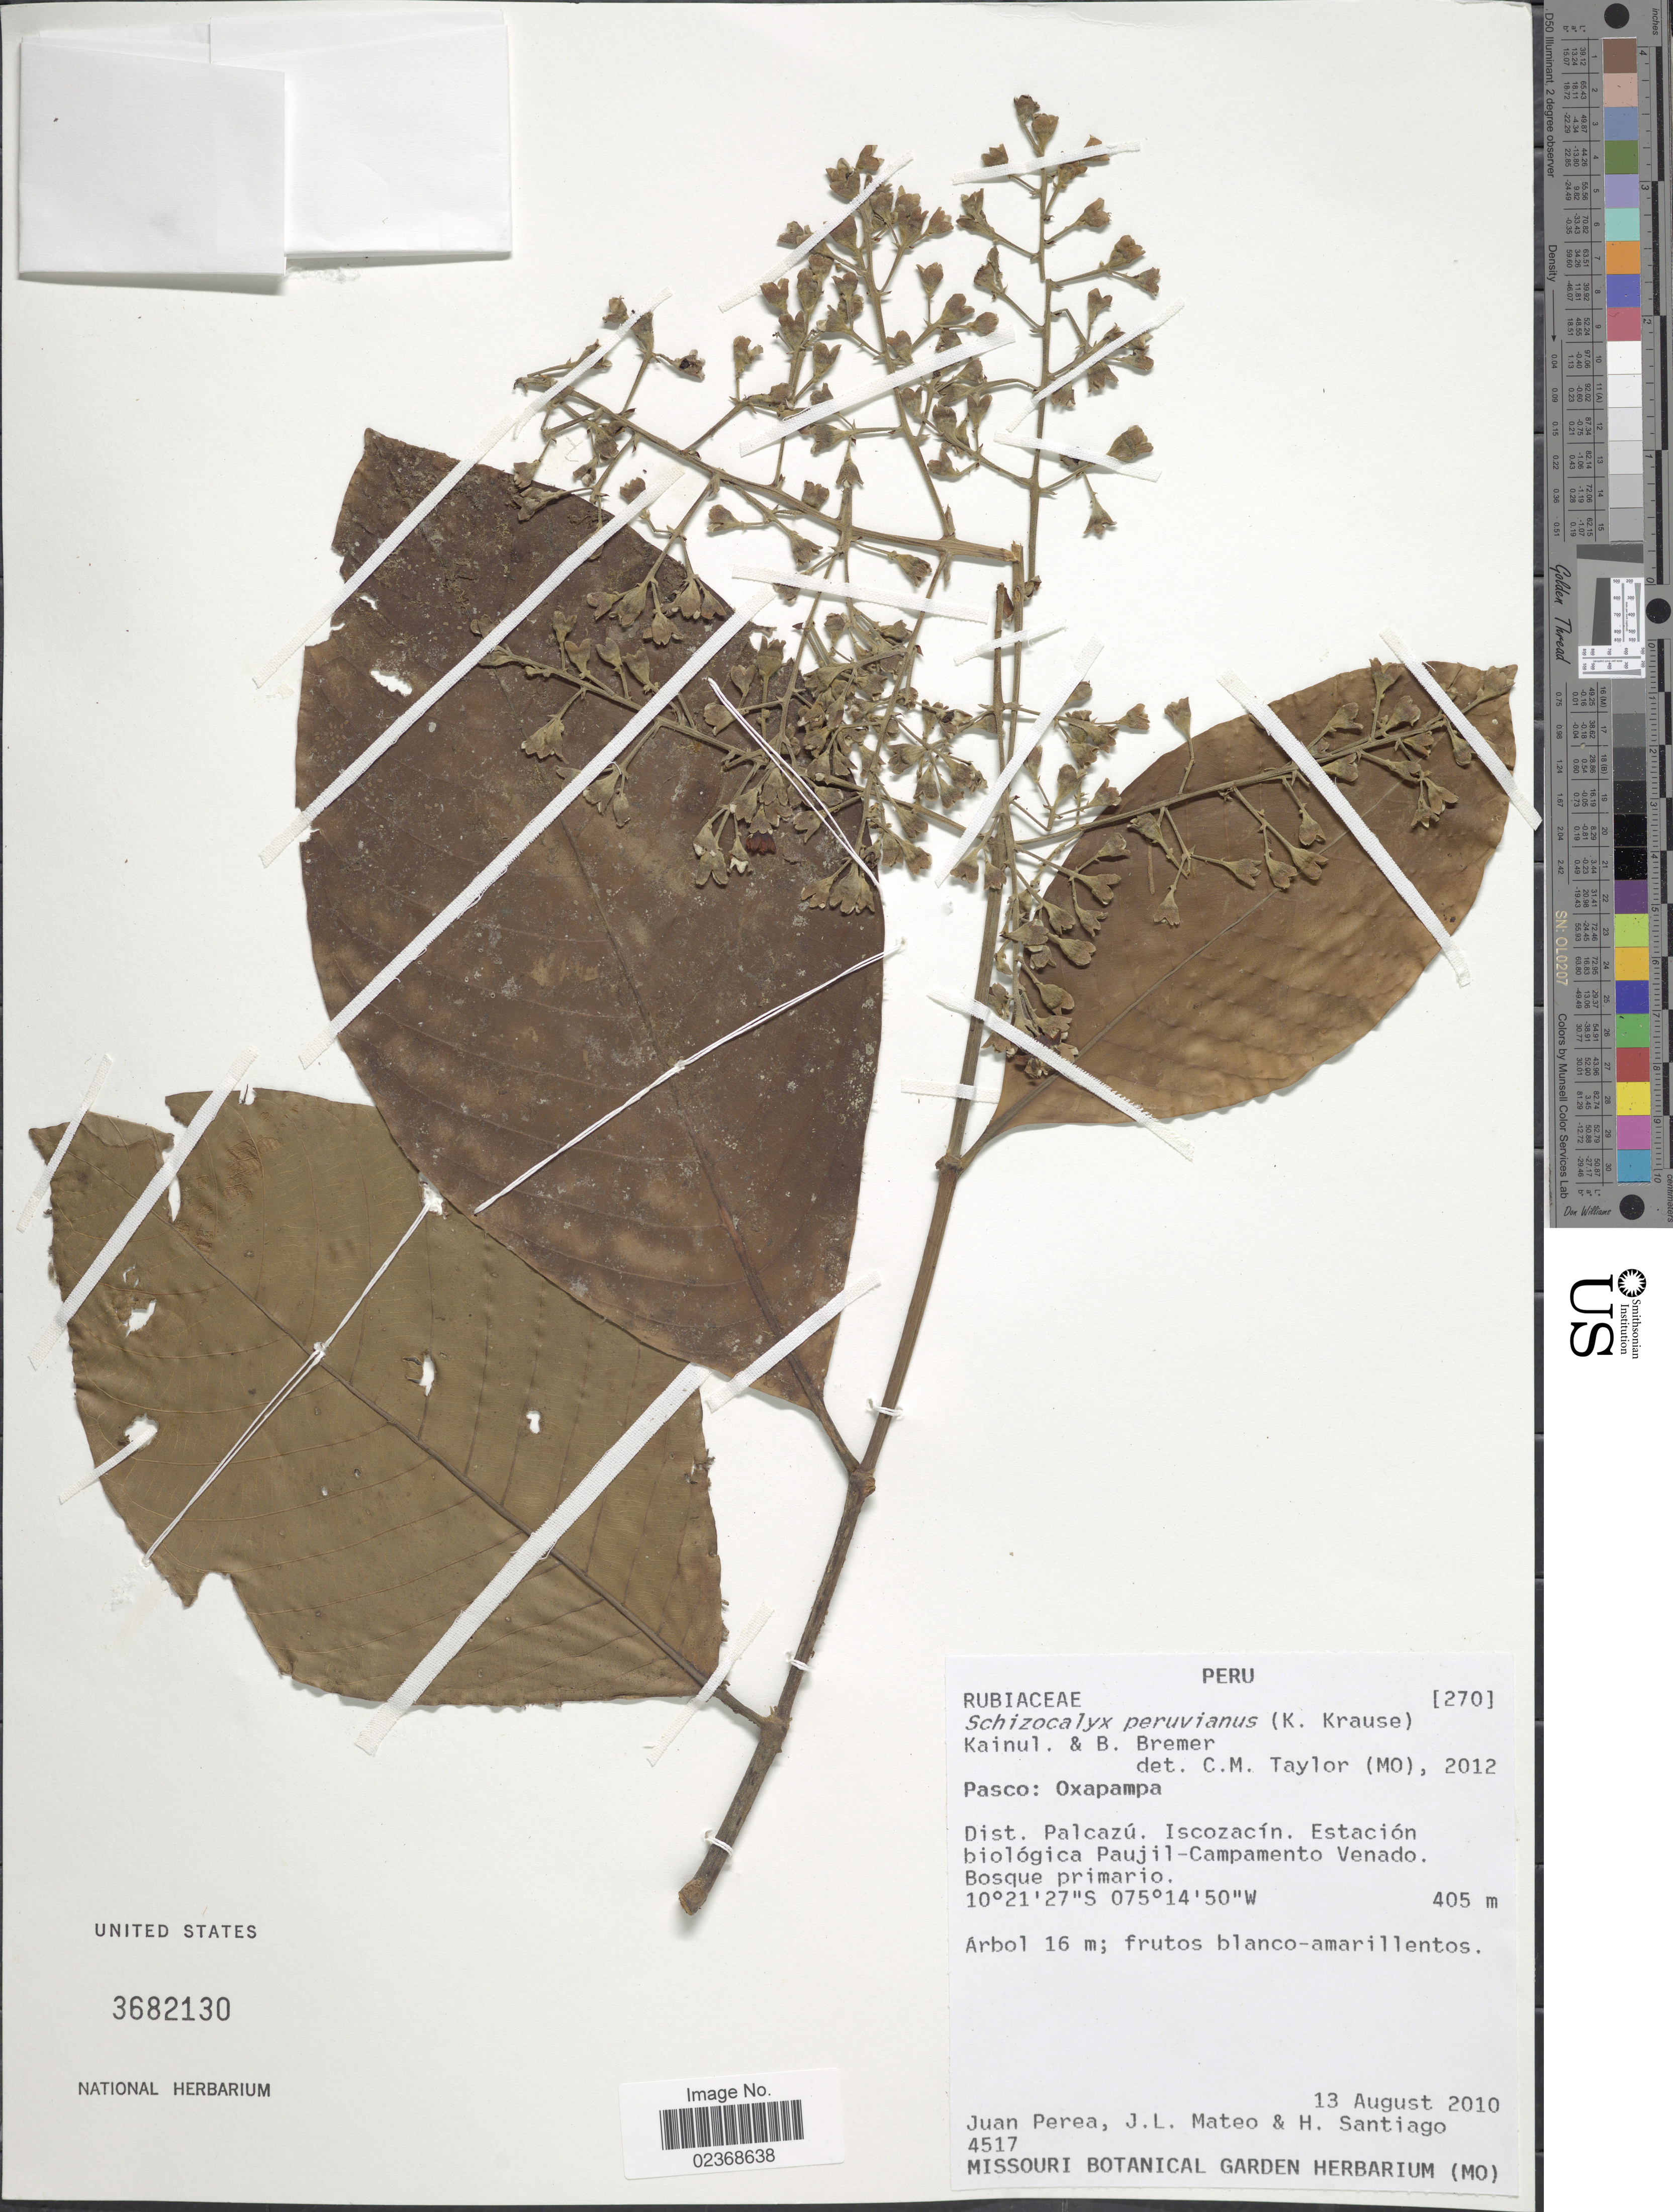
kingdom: Plantae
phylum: Tracheophyta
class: Magnoliopsida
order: Gentianales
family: Rubiaceae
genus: Schizocalyx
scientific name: Schizocalyx peruvianus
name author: (K. Krause) Kainul. & B. Bremer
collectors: J. Perea, J. Mateo & H. Santiago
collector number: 4517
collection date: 2010-08-13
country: Peru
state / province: Pasco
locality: Oxapampa, Dist. Palcazu. Iscozacin. Estacion biologica Paujil-Campamento Venado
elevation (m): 405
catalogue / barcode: US 3682130